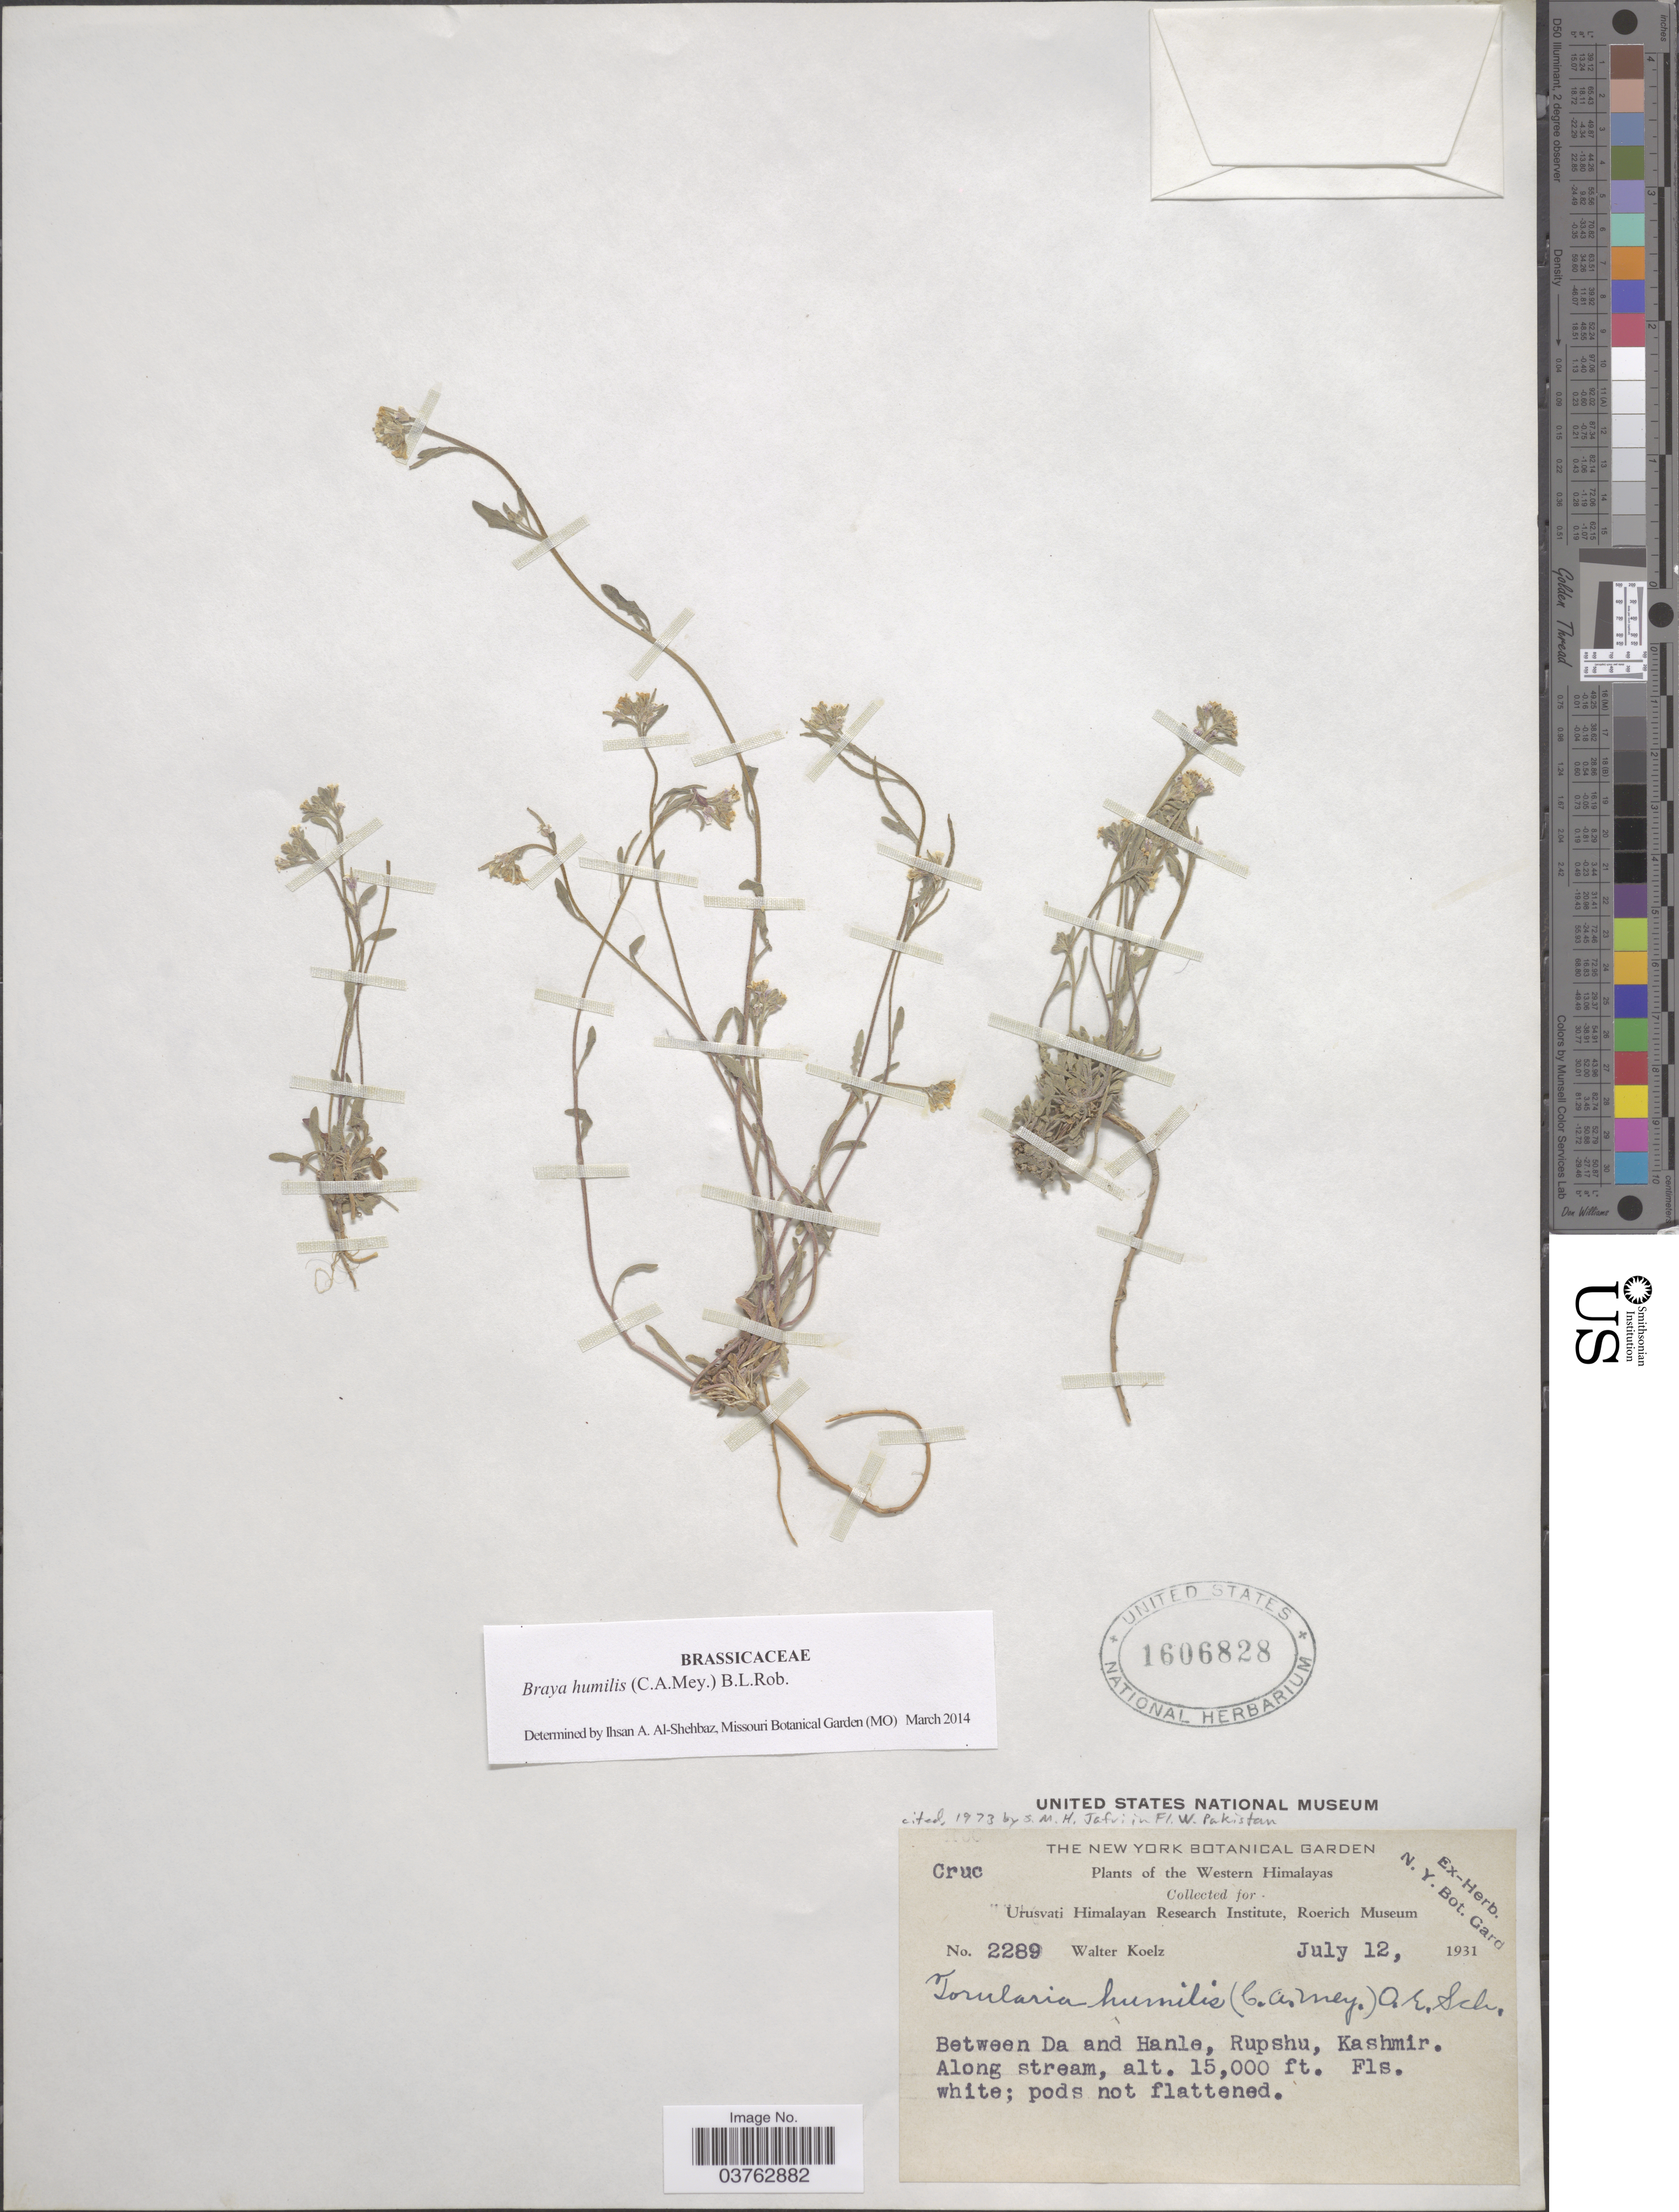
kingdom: Plantae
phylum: Tracheophyta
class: Magnoliopsida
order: Brassicales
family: Brassicaceae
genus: Braya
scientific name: Braya humilis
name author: (C.A. Mey.) B.L. Rob.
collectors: W. N. Koelz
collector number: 2289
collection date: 1931-07-12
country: India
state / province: Jammu and Kashmir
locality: Western Himalayas. Between Da and Hanle, Rupshu, Kashmir.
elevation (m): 4572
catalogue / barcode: US 1606828